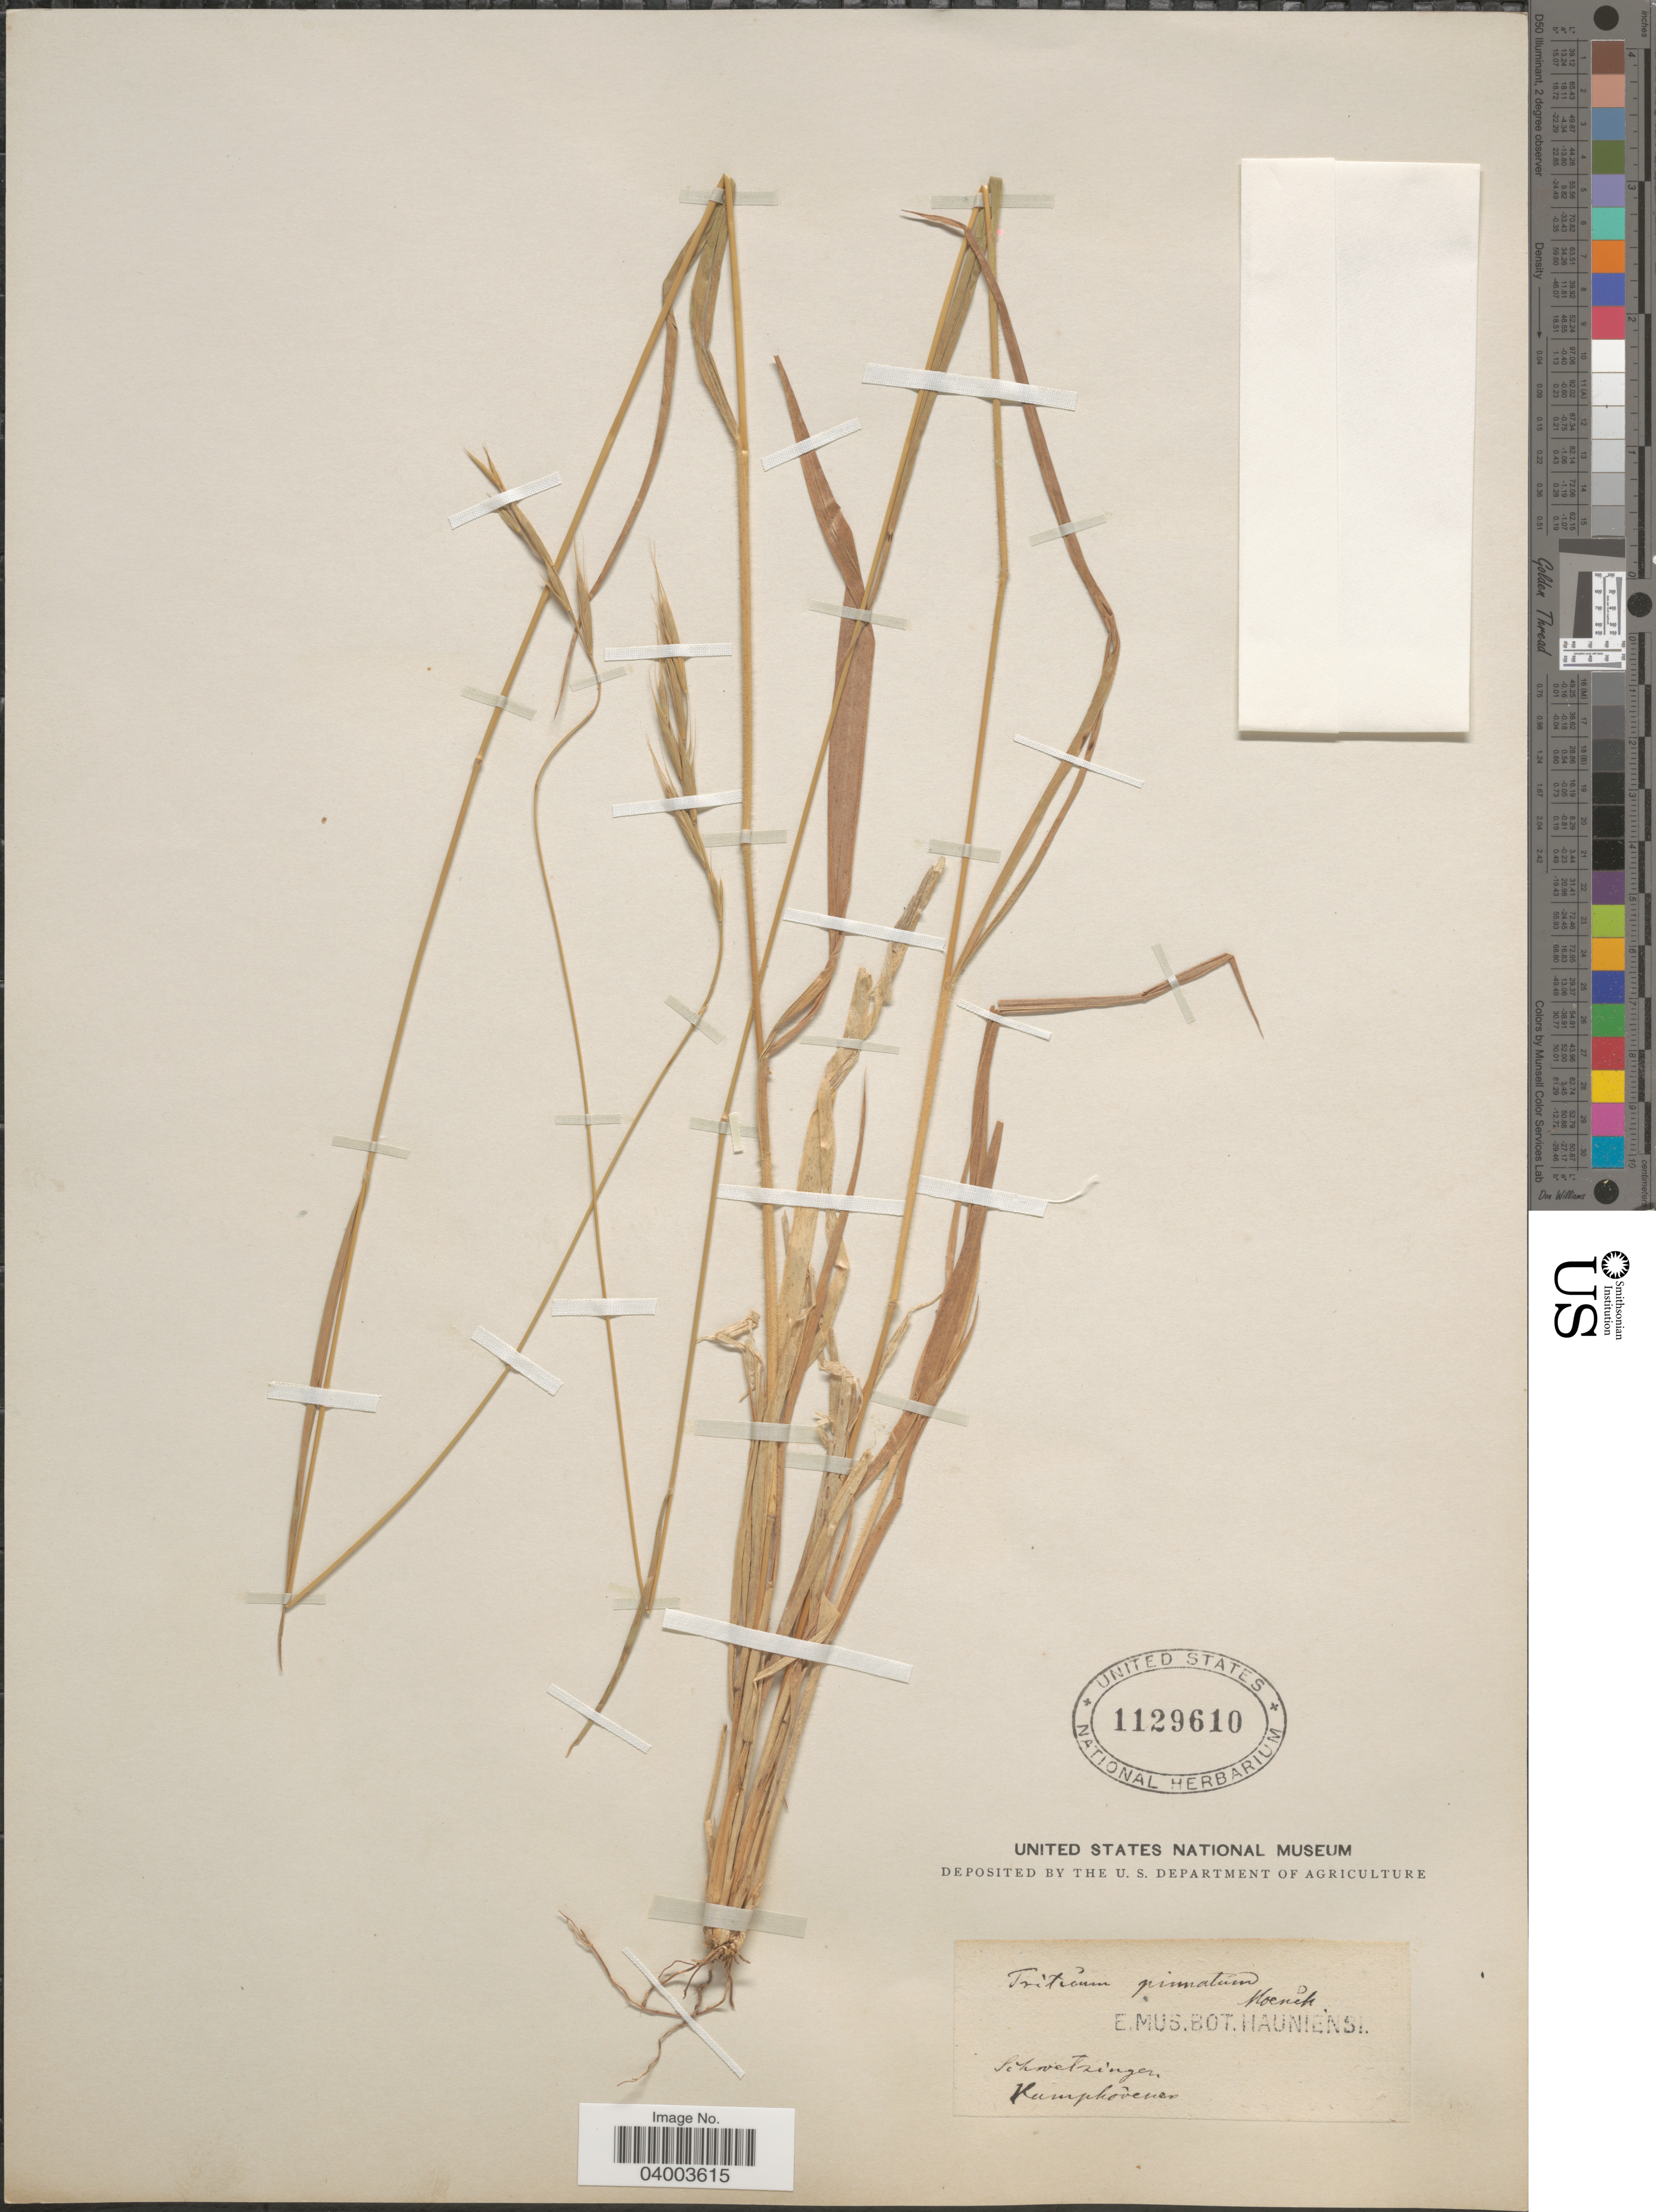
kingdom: Plantae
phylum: Tracheophyta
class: Liliopsida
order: Poales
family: Poaceae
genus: Brachypodium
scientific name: Brachypodium pinnatum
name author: (L.) P. Beauv.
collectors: ex Mus. Bot. Hauniense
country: Germany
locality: Schwetzingen. Kamphôvener [interpreted].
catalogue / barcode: US 1129610